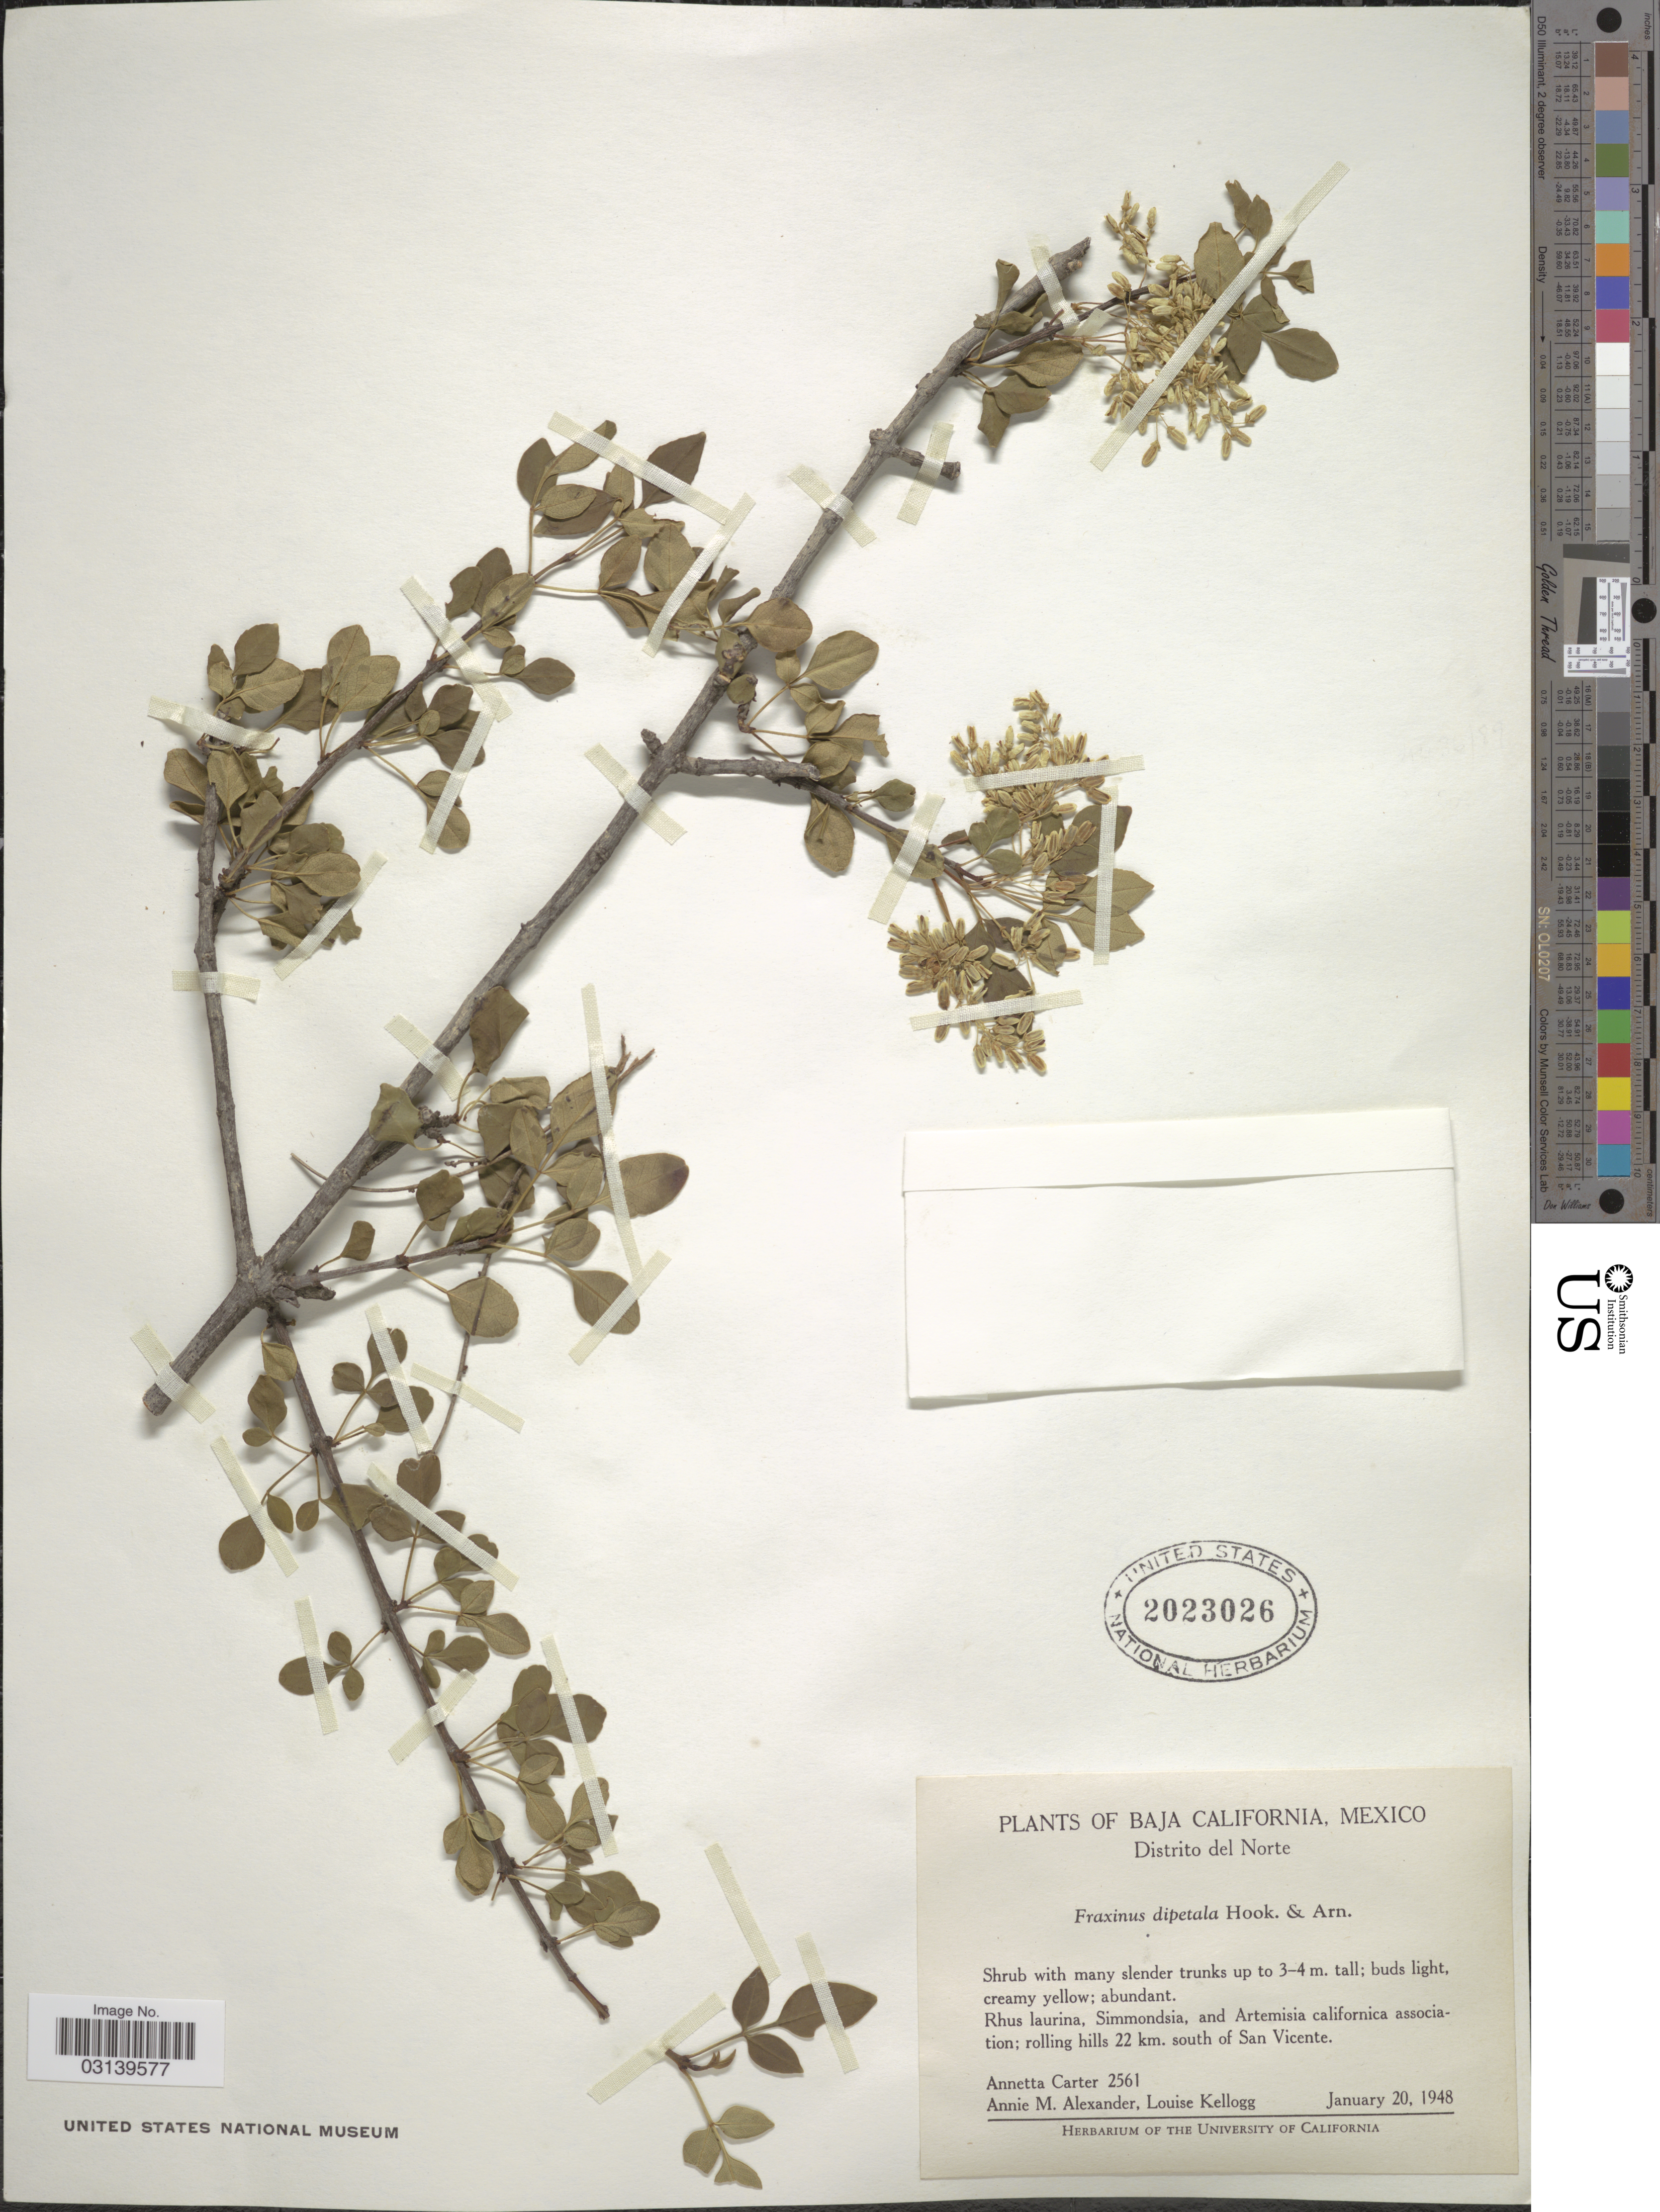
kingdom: Plantae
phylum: Tracheophyta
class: Magnoliopsida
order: Lamiales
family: Oleaceae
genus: Fraxinus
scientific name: Fraxinus dipetala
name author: Hook. & Arn.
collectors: A. Carter, A. M. Alexander & L. Kellogg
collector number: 2561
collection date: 1948-01-20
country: Mexico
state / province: Baja California Norte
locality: Distrito del Norte. rolling hills 22 km. south of San Vicente.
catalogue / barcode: US 2023026